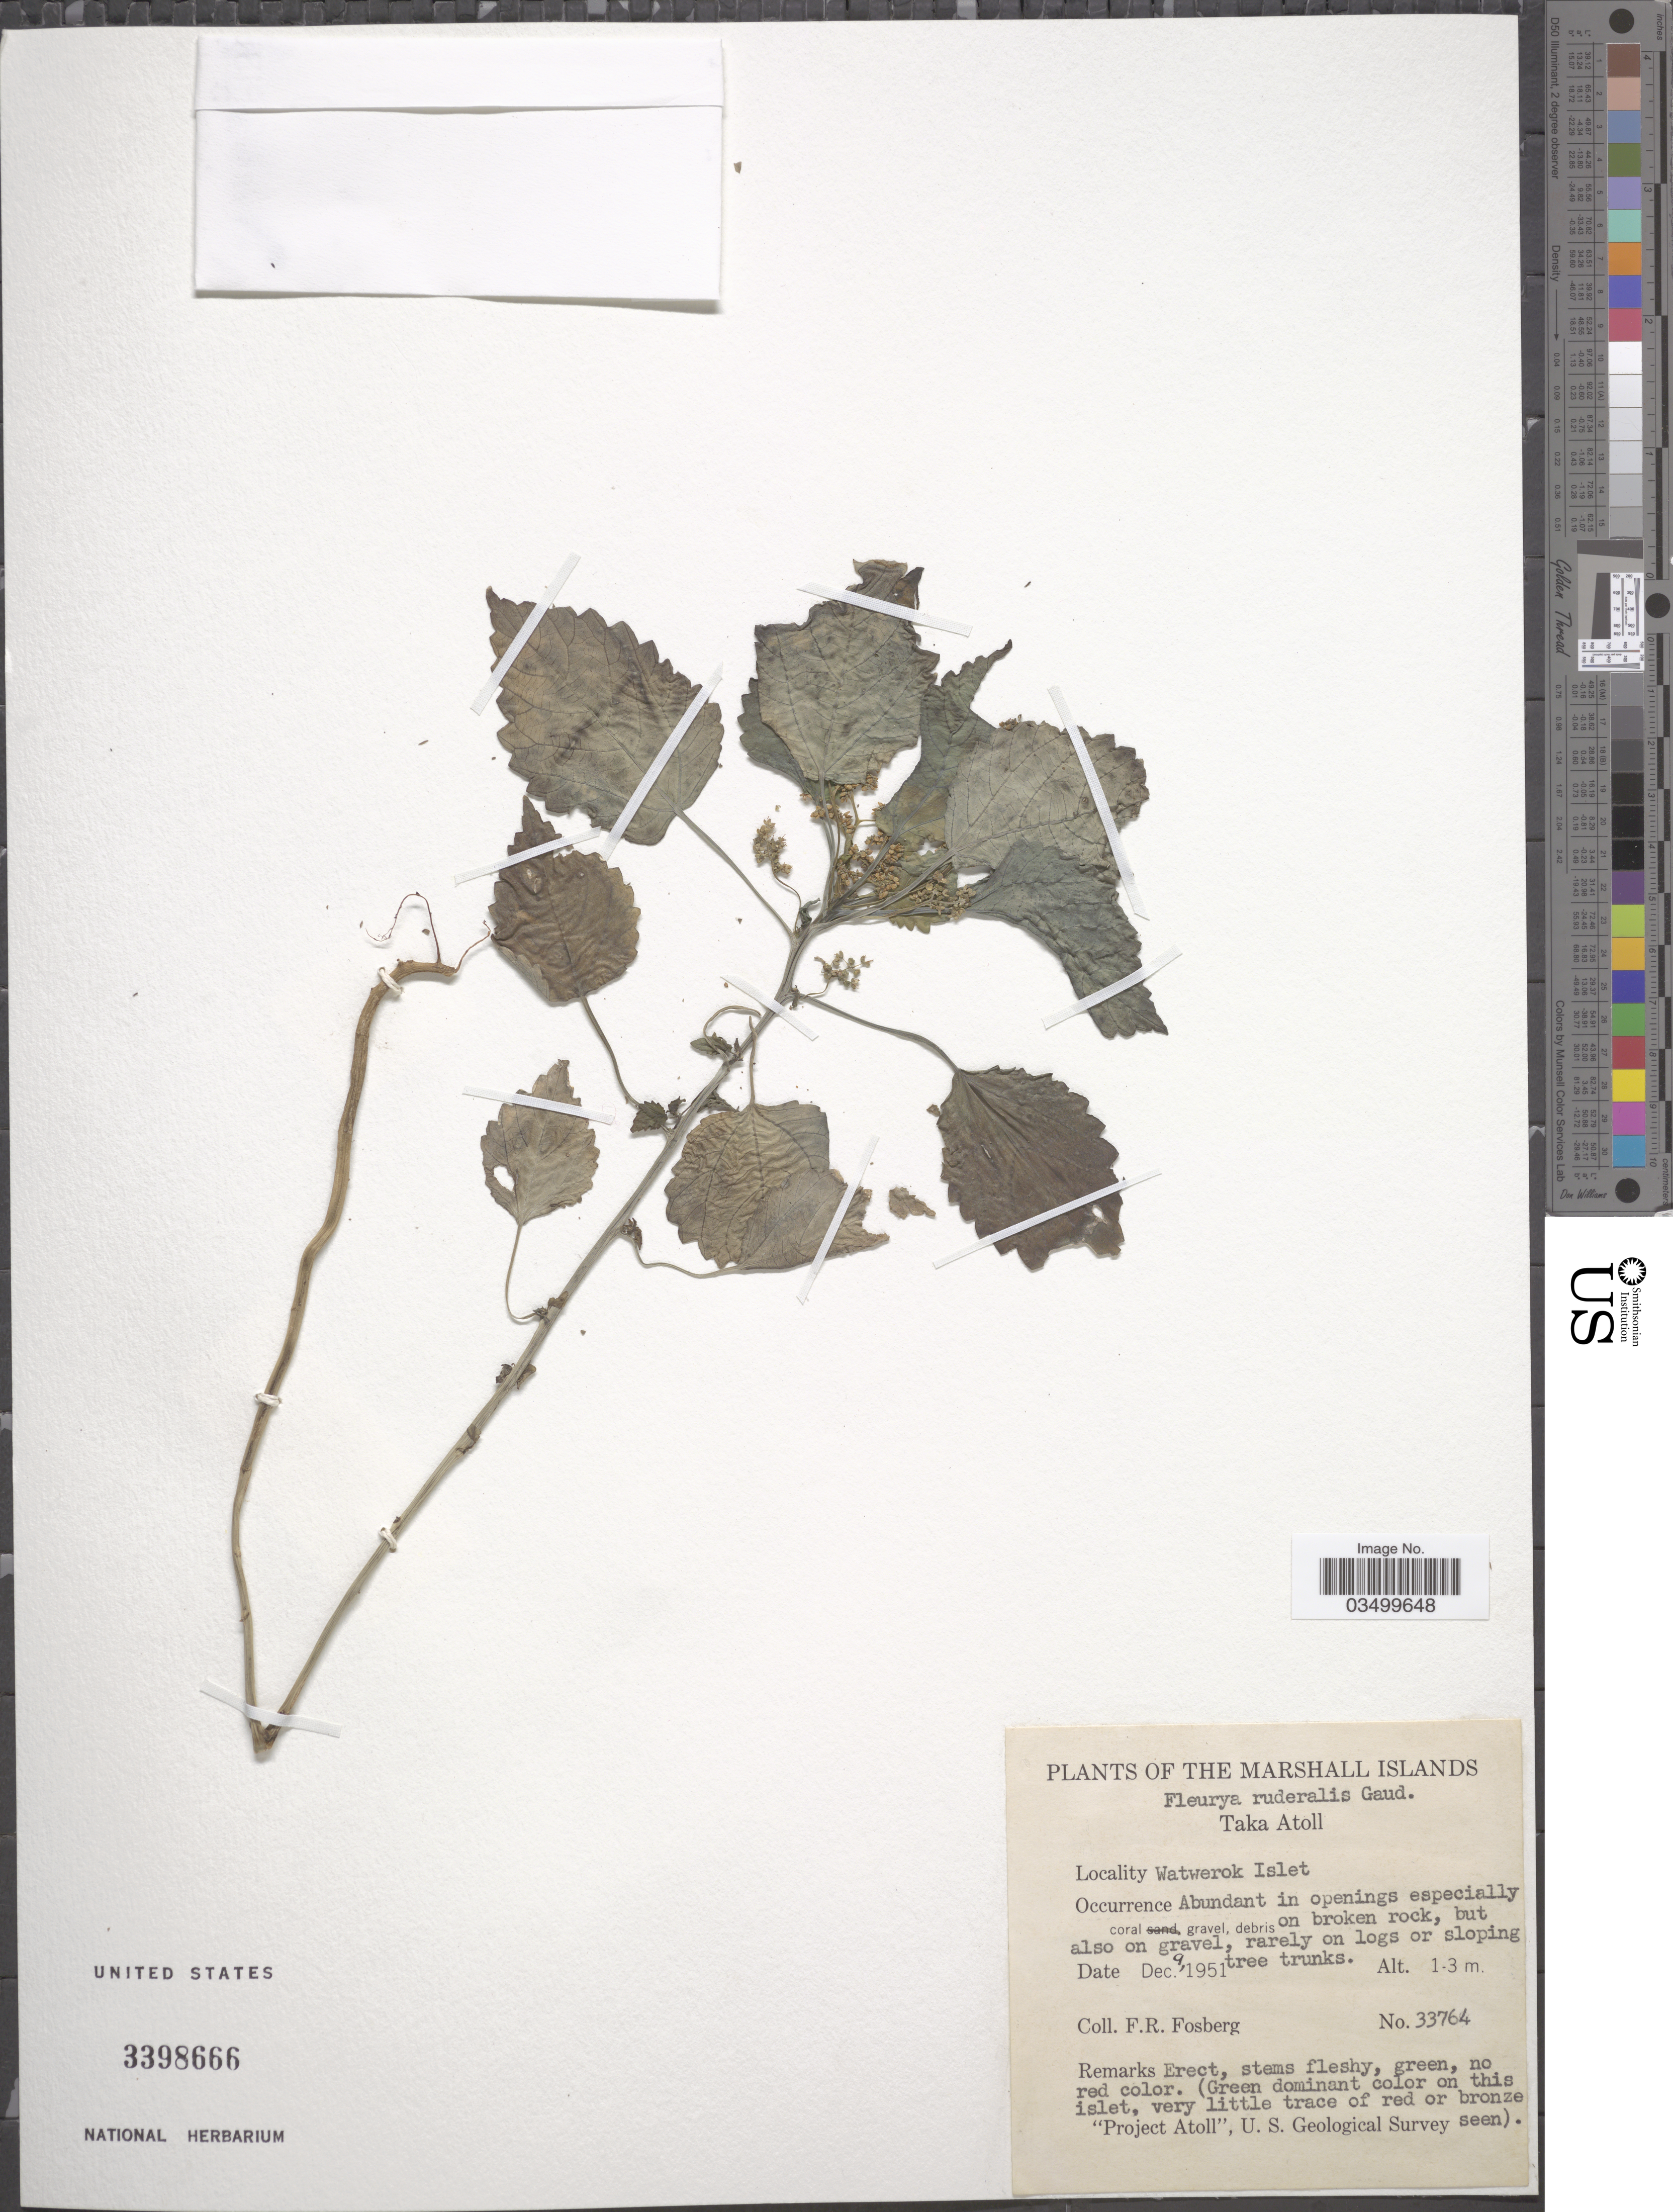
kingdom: Plantae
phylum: Tracheophyta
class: Magnoliopsida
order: Rosales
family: Urticaceae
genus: Laportea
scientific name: Laportea ruderalis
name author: (G. Forst.) Chew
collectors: F. R. Fosberg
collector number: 33764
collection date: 1951-12-09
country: Marshall Islands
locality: Taka Atoll. Watwerok Islet.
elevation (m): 1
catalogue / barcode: US 3398666